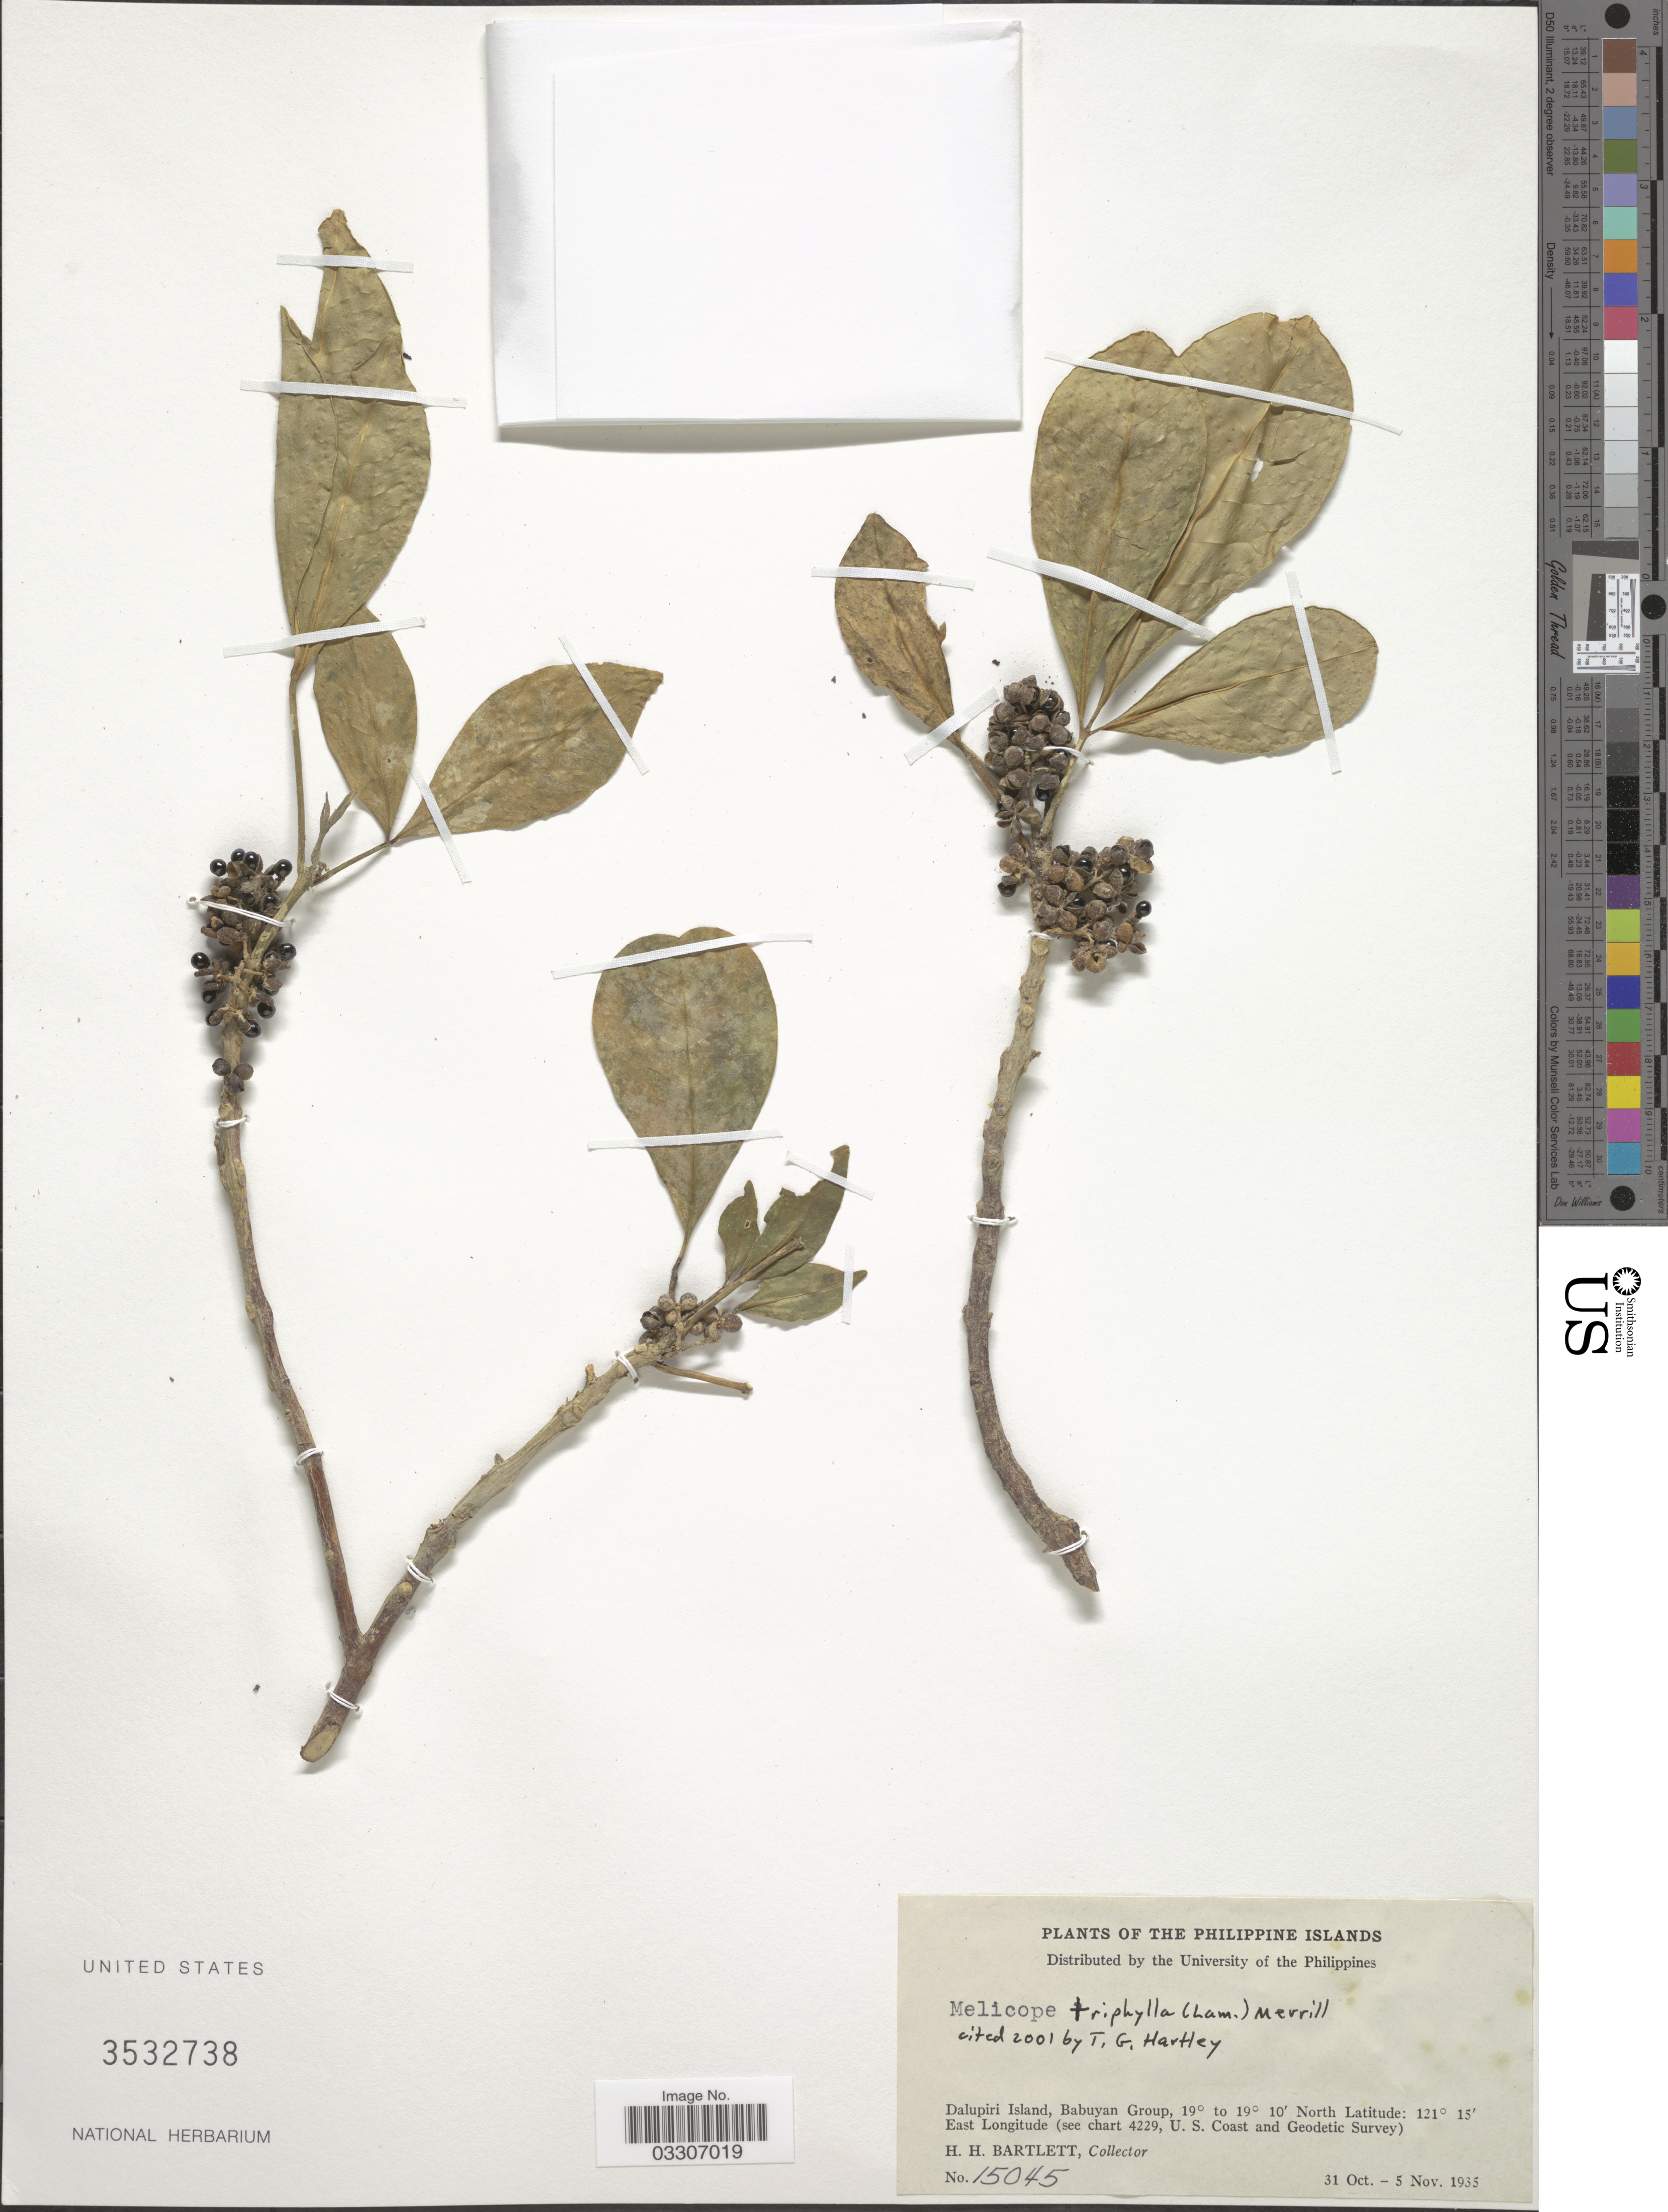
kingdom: Plantae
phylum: Tracheophyta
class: Magnoliopsida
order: Sapindales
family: Rutaceae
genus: Melicope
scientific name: Melicope triphylla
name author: (Lam.) Merr.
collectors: H. H. Bartlett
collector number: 15045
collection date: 1935-10-31/1935-11-05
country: Philippines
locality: Dalupiri Island, Babuyan Group.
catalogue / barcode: US 3532738